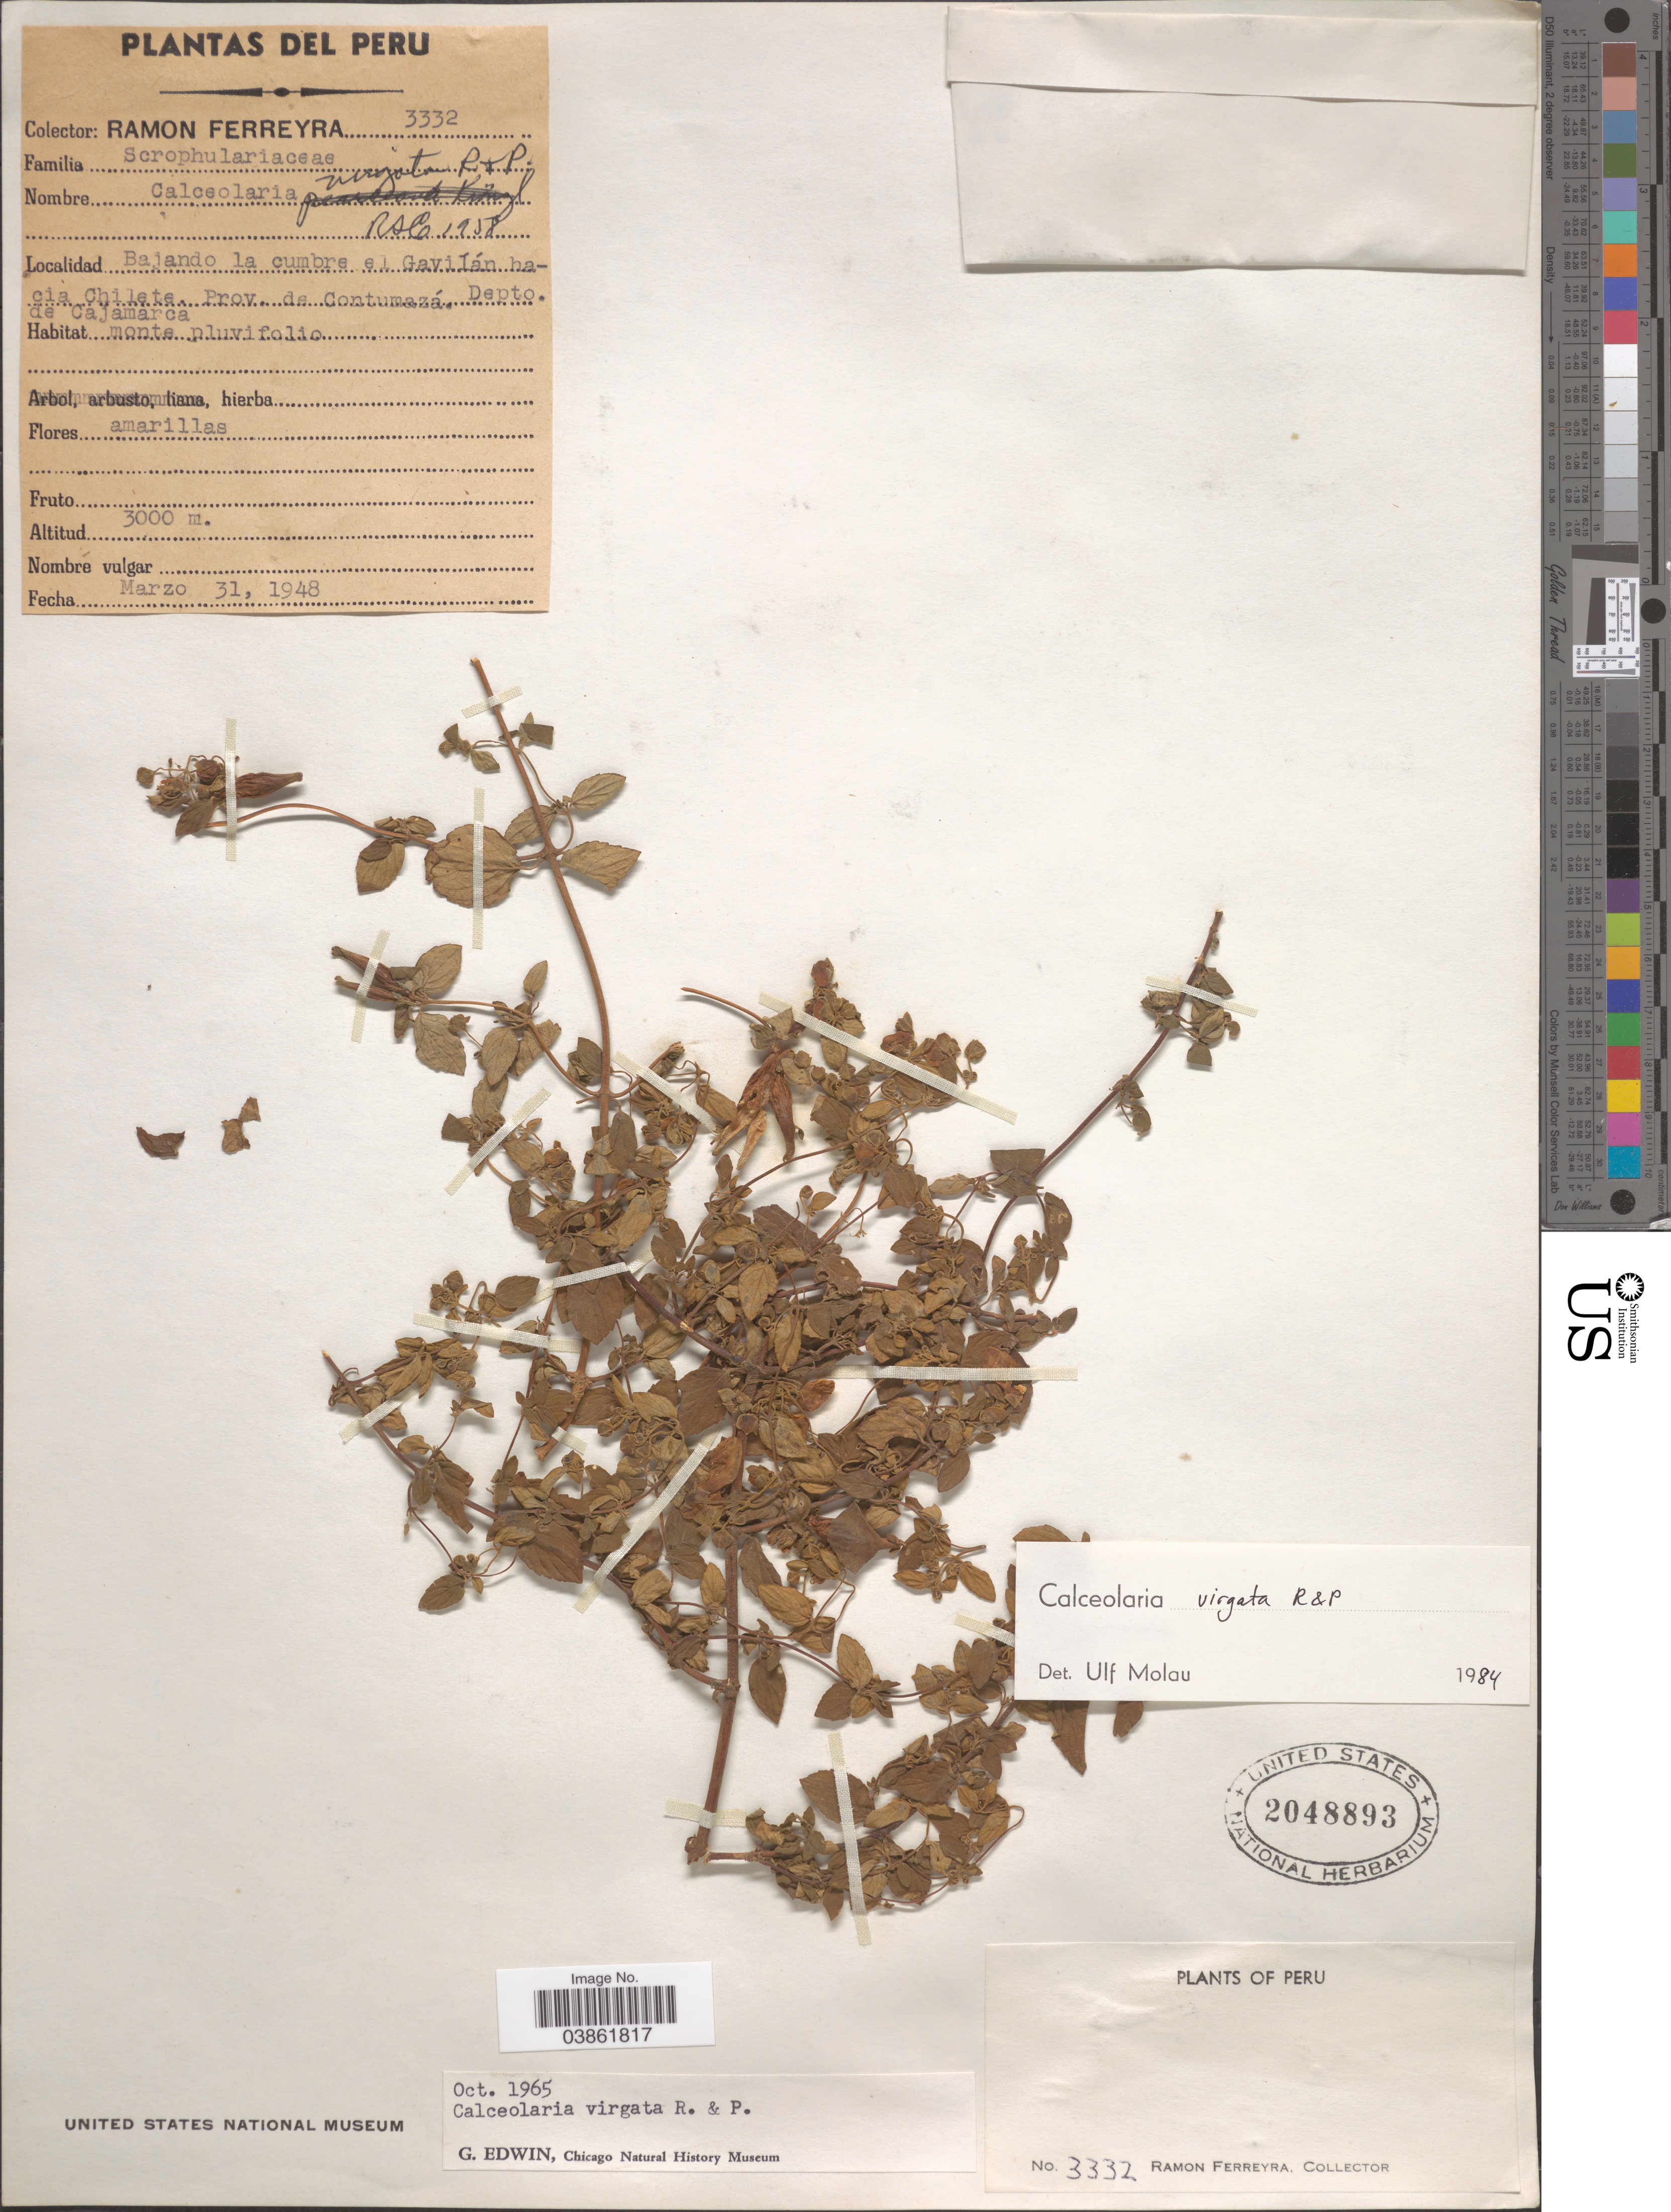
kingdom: Plantae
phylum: Tracheophyta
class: Magnoliopsida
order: Lamiales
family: Calceolariaceae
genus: Calceolaria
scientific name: Calceolaria virgata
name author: Ruiz & Pav.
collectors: R. A. Ferreyra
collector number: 3332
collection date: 1948-03-31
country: Peru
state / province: Cajamarca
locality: Bajando la cumbre el Gavilán hacia Chilete, Prov. de Contumazá, Depto. de Cajamarca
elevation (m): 3000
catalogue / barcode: US 2048893